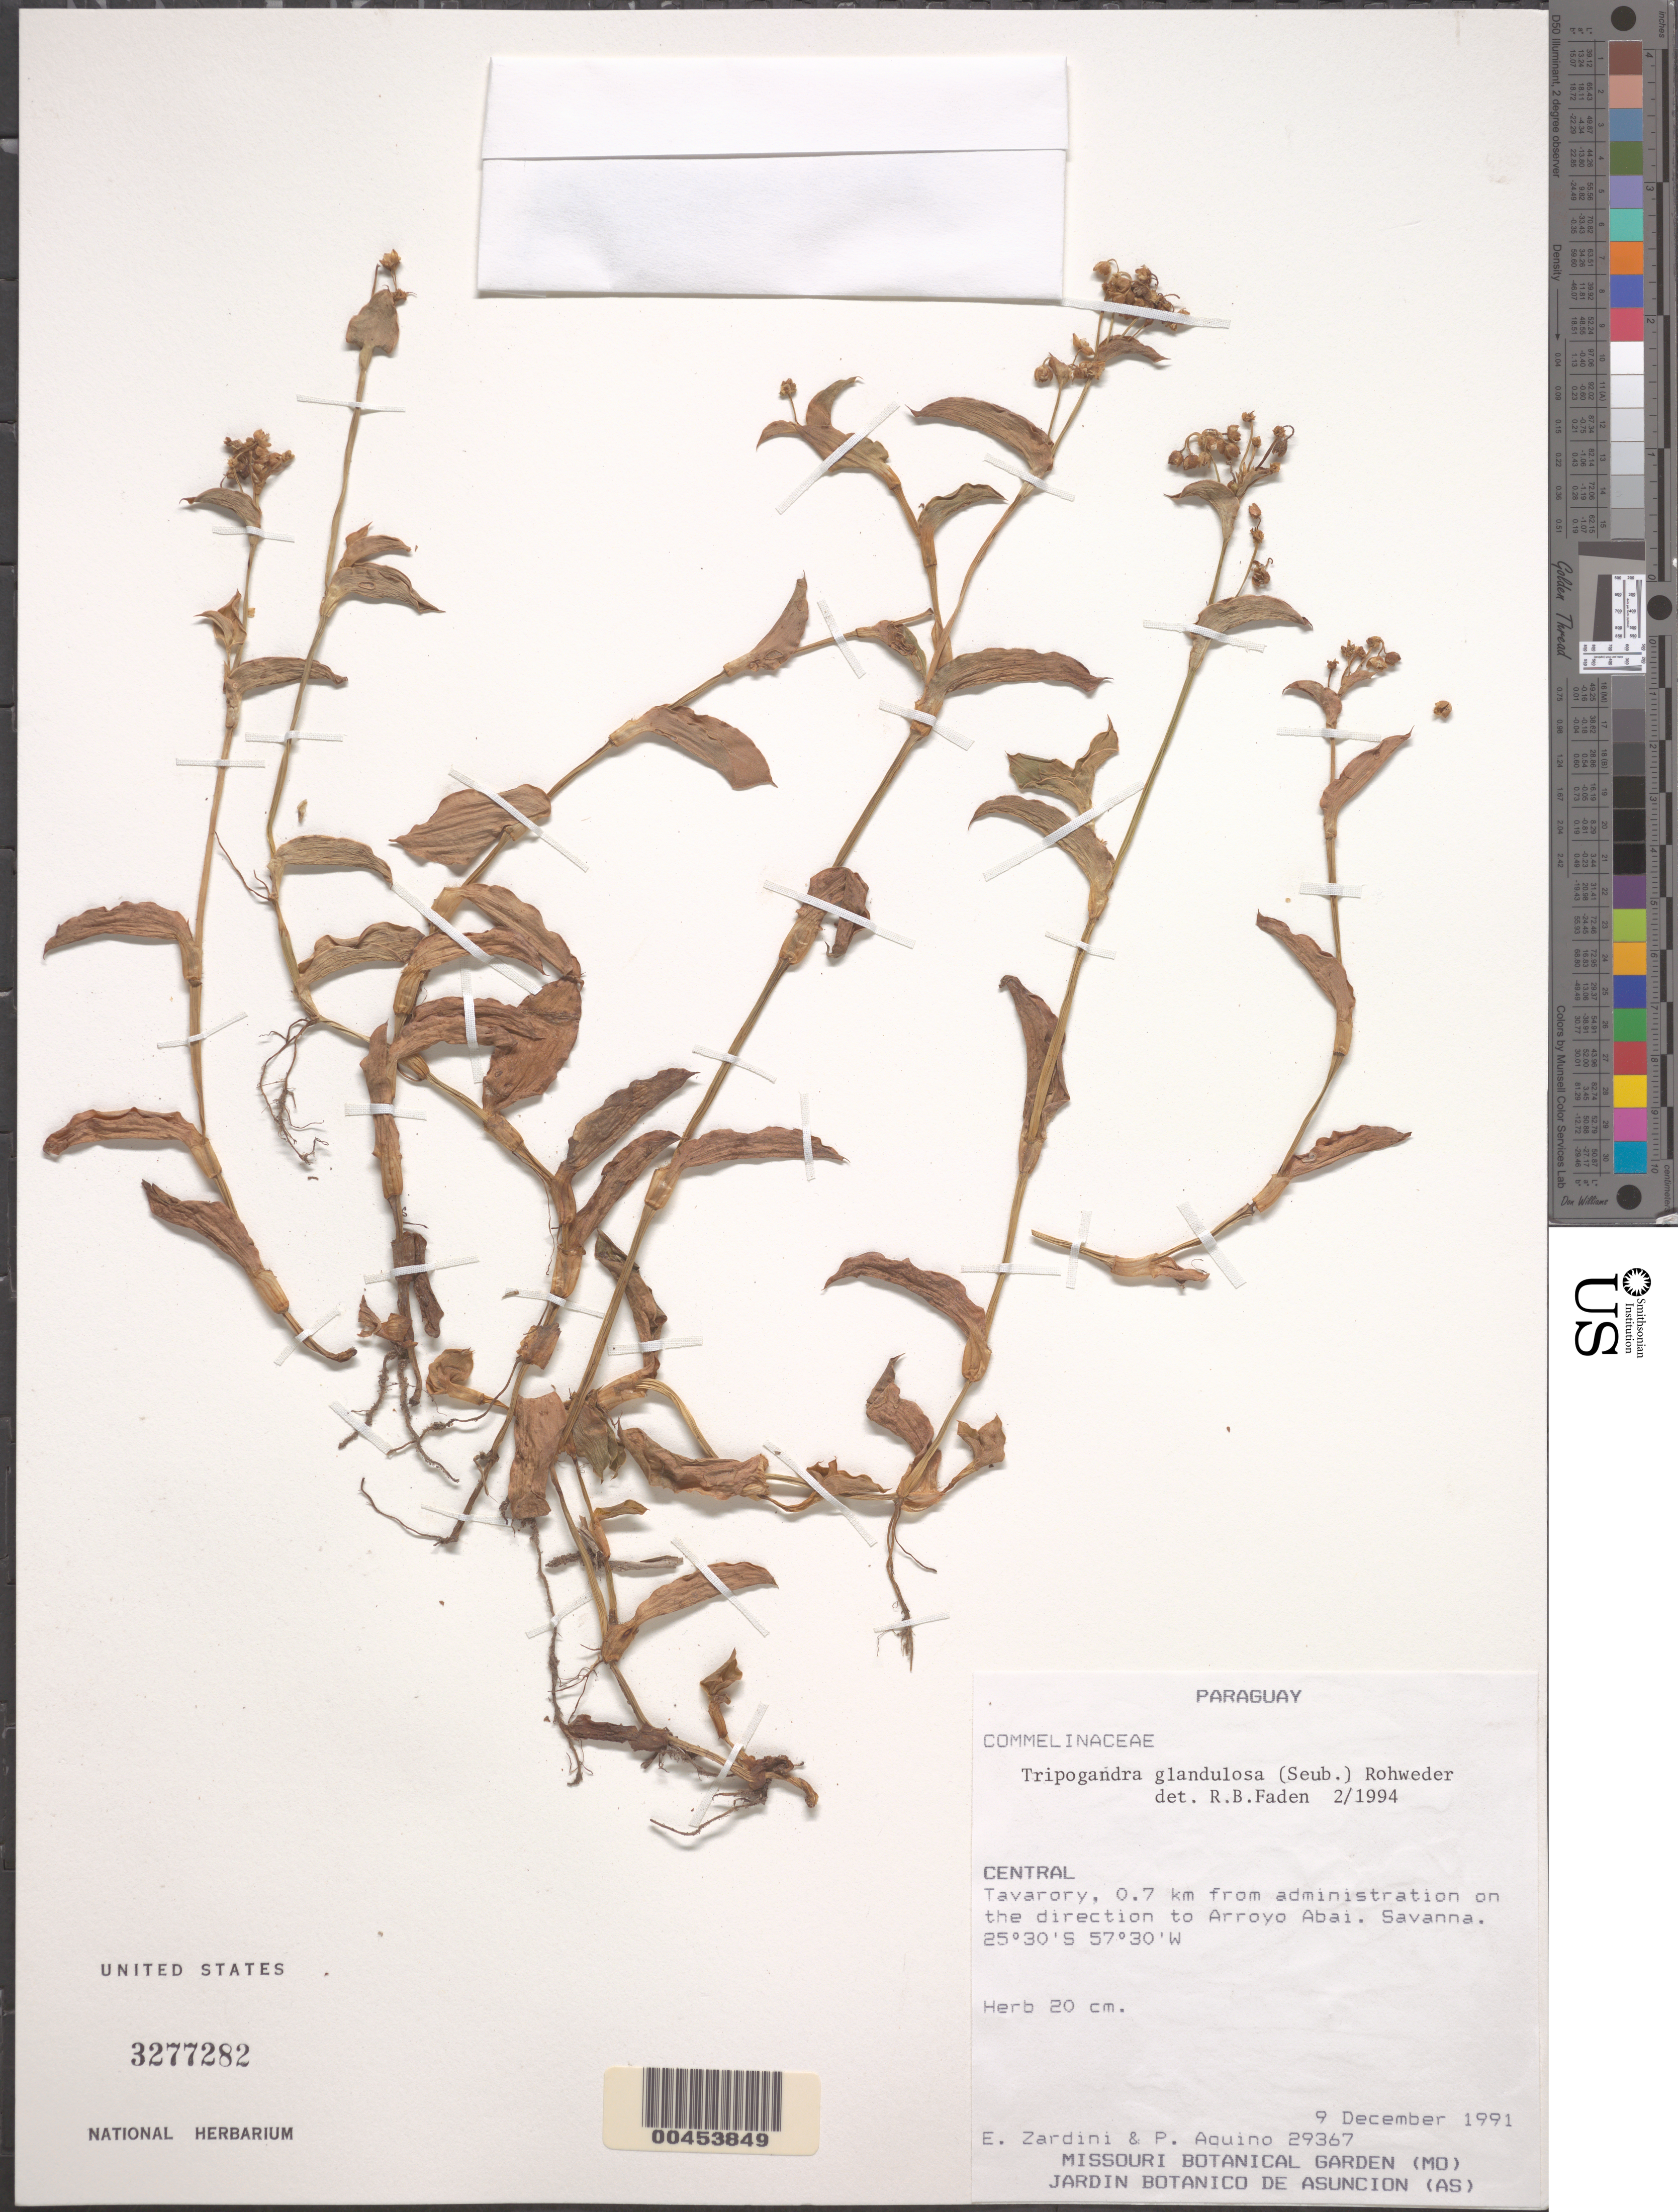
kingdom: Plantae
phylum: Tracheophyta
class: Liliopsida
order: Commelinales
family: Commelinaceae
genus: Tripogandra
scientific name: Tripogandra glandulosa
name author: (Seub.) Rohweder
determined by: Faden, Robert B., (US), Smithsonian Institution - National Museum of Natural History (UNITED STATES)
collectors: E. M. Zardini & P. Aquino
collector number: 29367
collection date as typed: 09 Dec 1991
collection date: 1991-12-09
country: Paraguay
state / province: Central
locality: Tavarory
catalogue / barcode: US 3277282